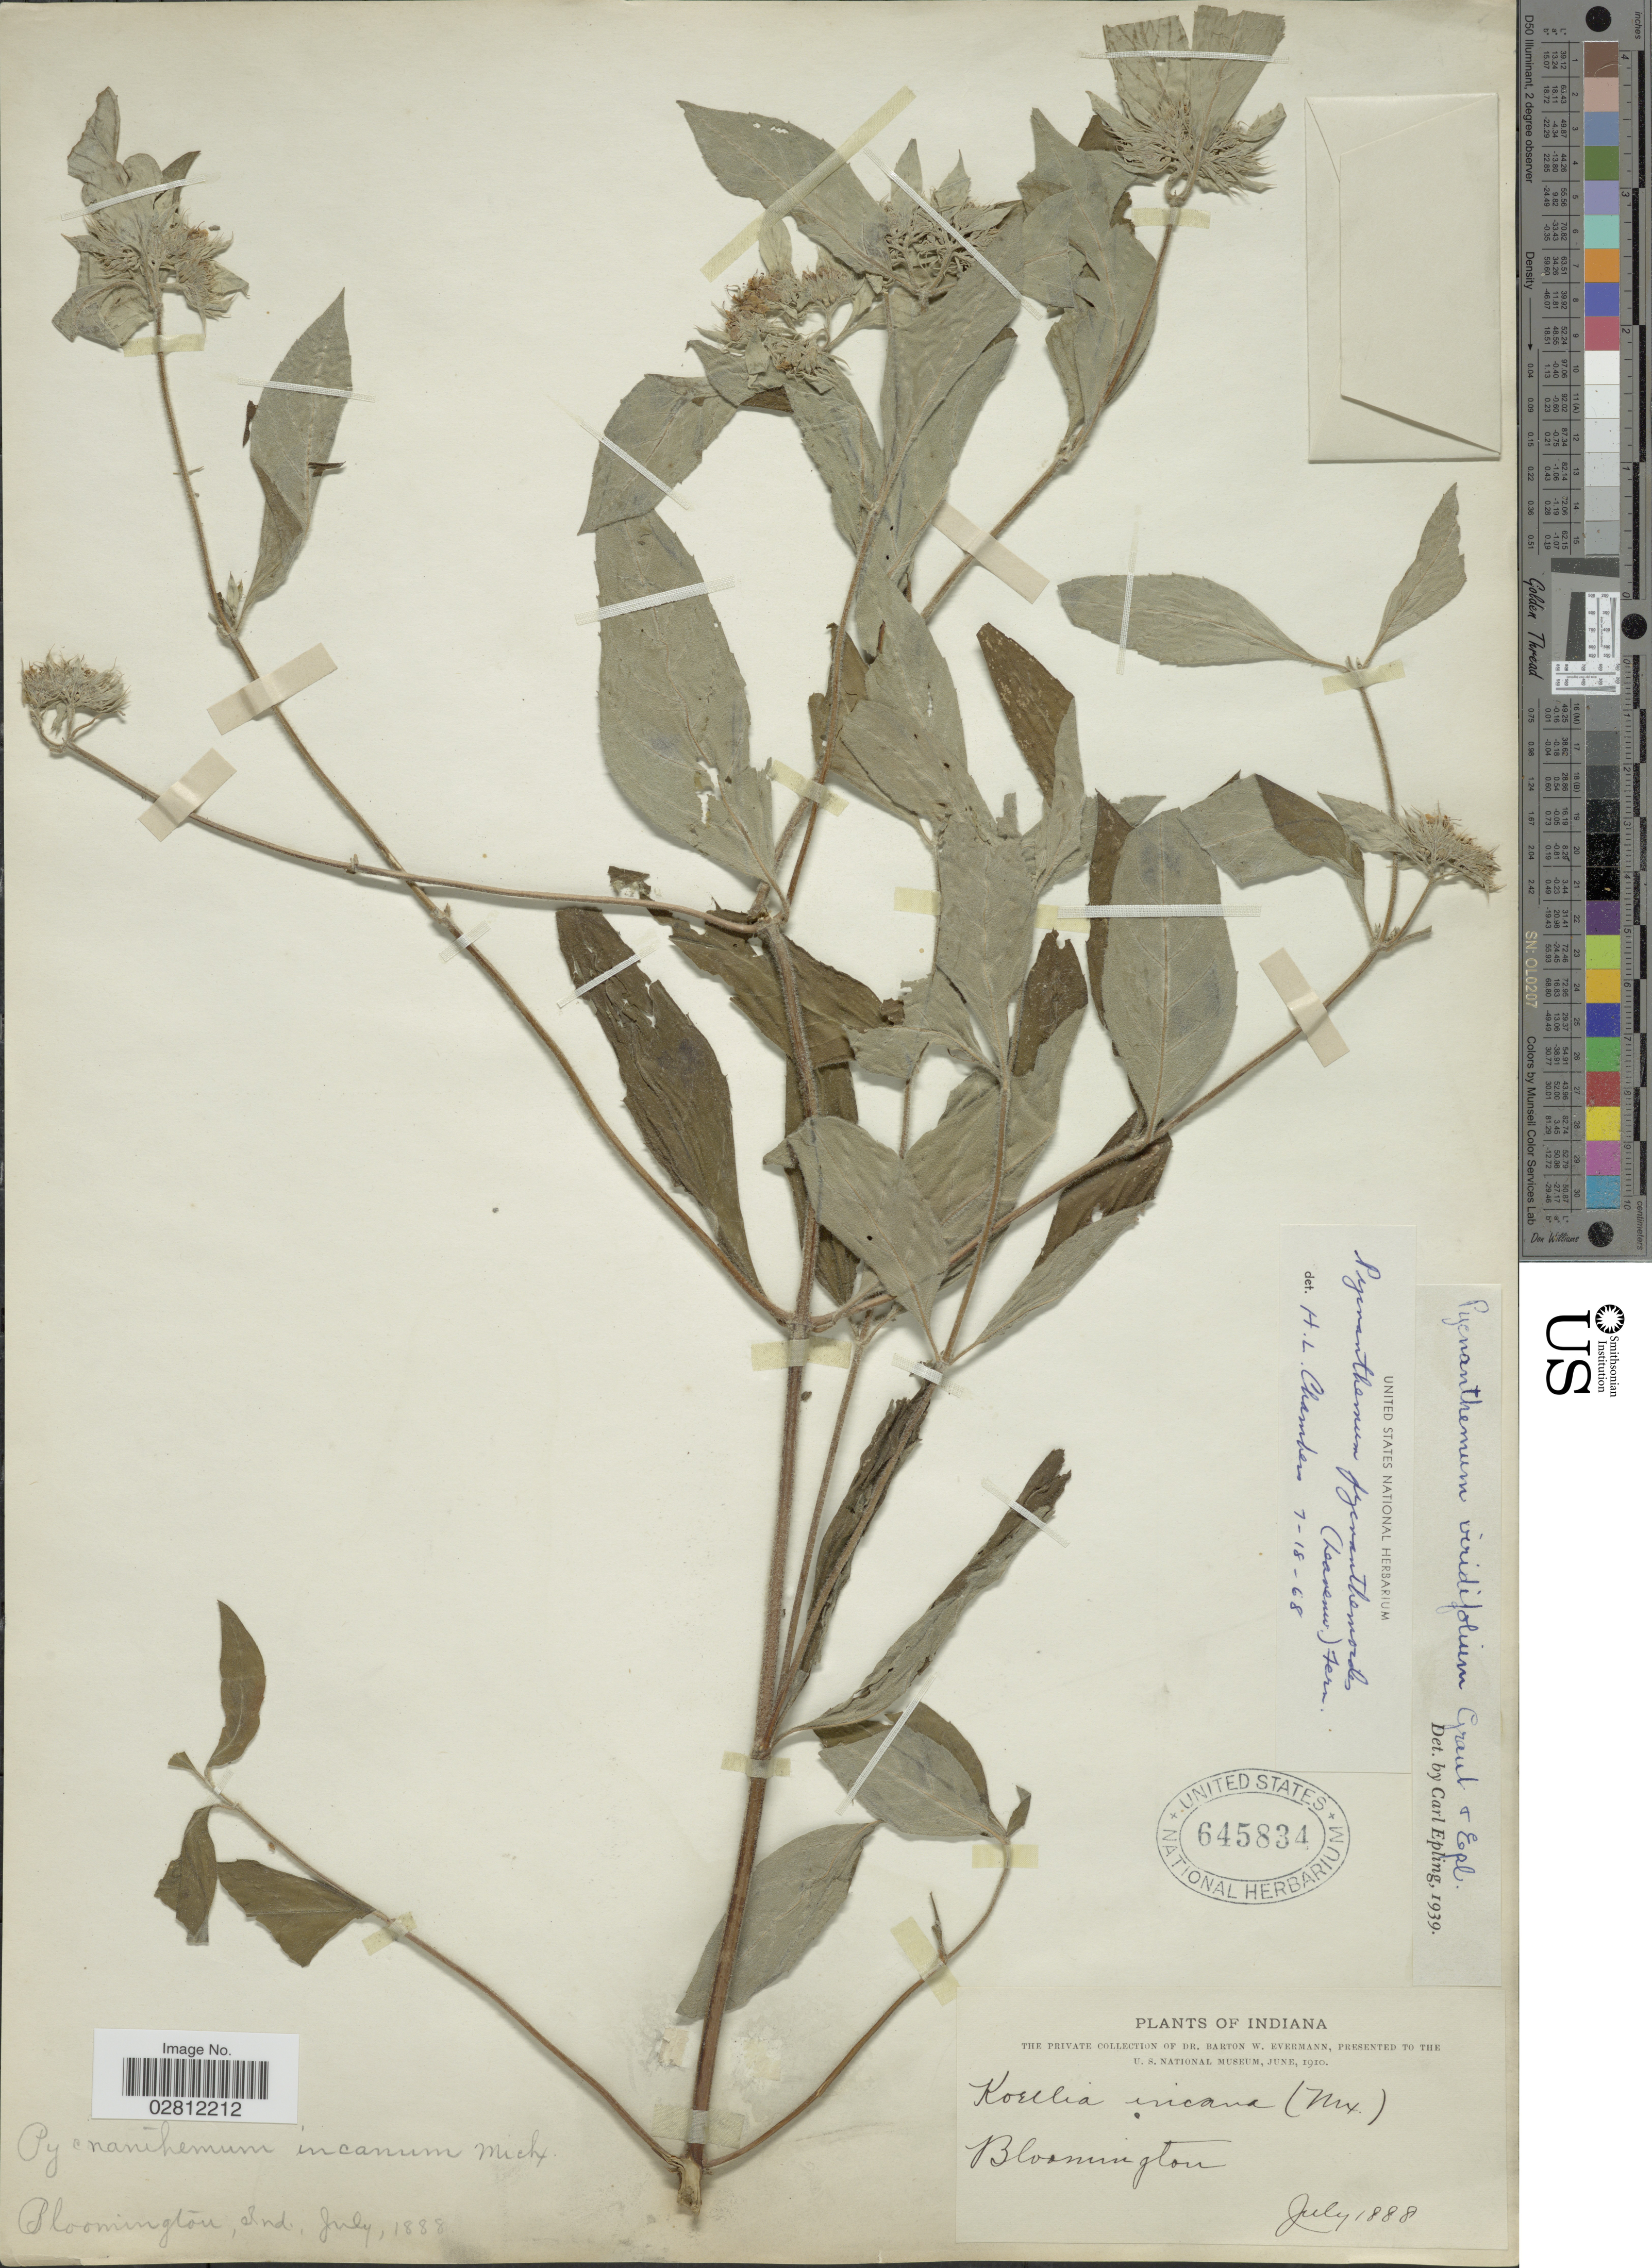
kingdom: Plantae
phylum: Tracheophyta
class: Magnoliopsida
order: Lamiales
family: Lamiaceae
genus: Pycnanthemum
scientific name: Pycnanthemum viridifolium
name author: E. Grant & Epling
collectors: B. W. Evermann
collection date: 1888-07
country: United States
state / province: Indiana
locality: Bloomington.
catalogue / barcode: US 645834